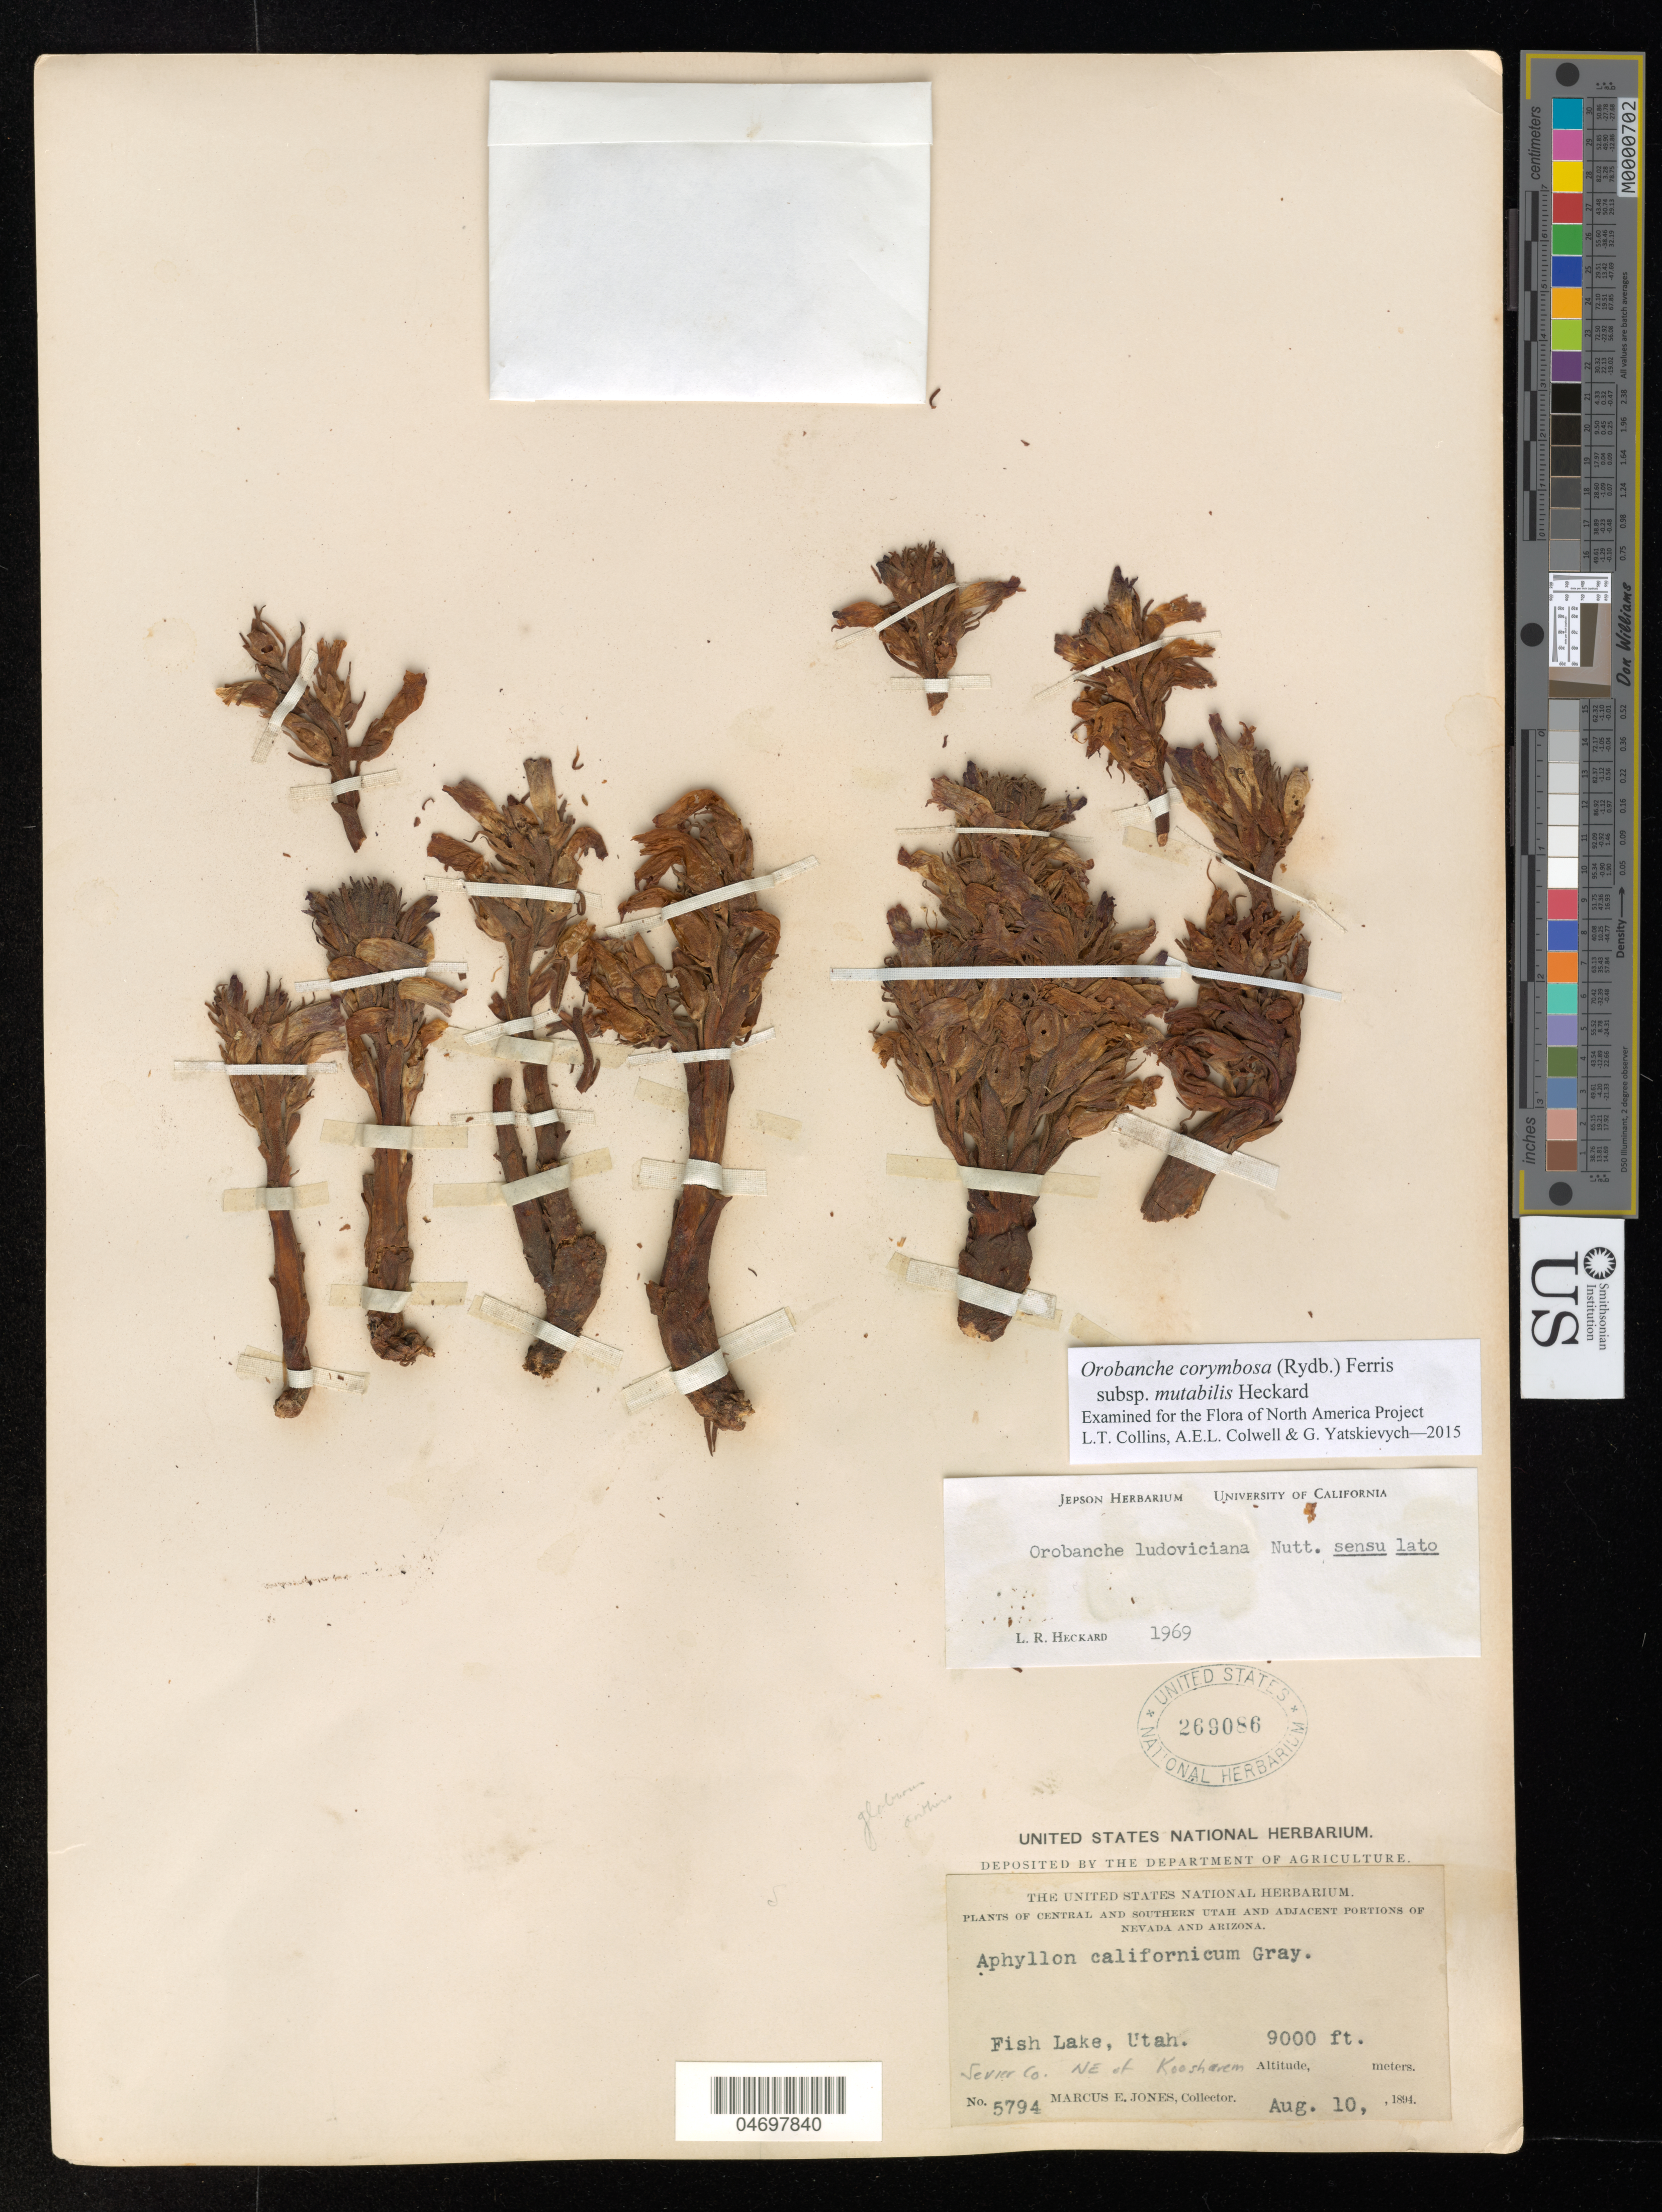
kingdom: Plantae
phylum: Tracheophyta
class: Magnoliopsida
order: Lamiales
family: Orobanchaceae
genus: Orobanche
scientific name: Orobanche corymbosa subsp. mutabilis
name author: Heckard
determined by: Collins, L. T.; Colwell, A. E.; Yatskievych, G. A.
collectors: M. E. Jones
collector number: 5794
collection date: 1894-08-10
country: United States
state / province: Utah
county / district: Sevier Co.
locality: Central and southern Utah. Fish Lake.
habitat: NE of Koosharem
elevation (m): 2743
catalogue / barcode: US 269086